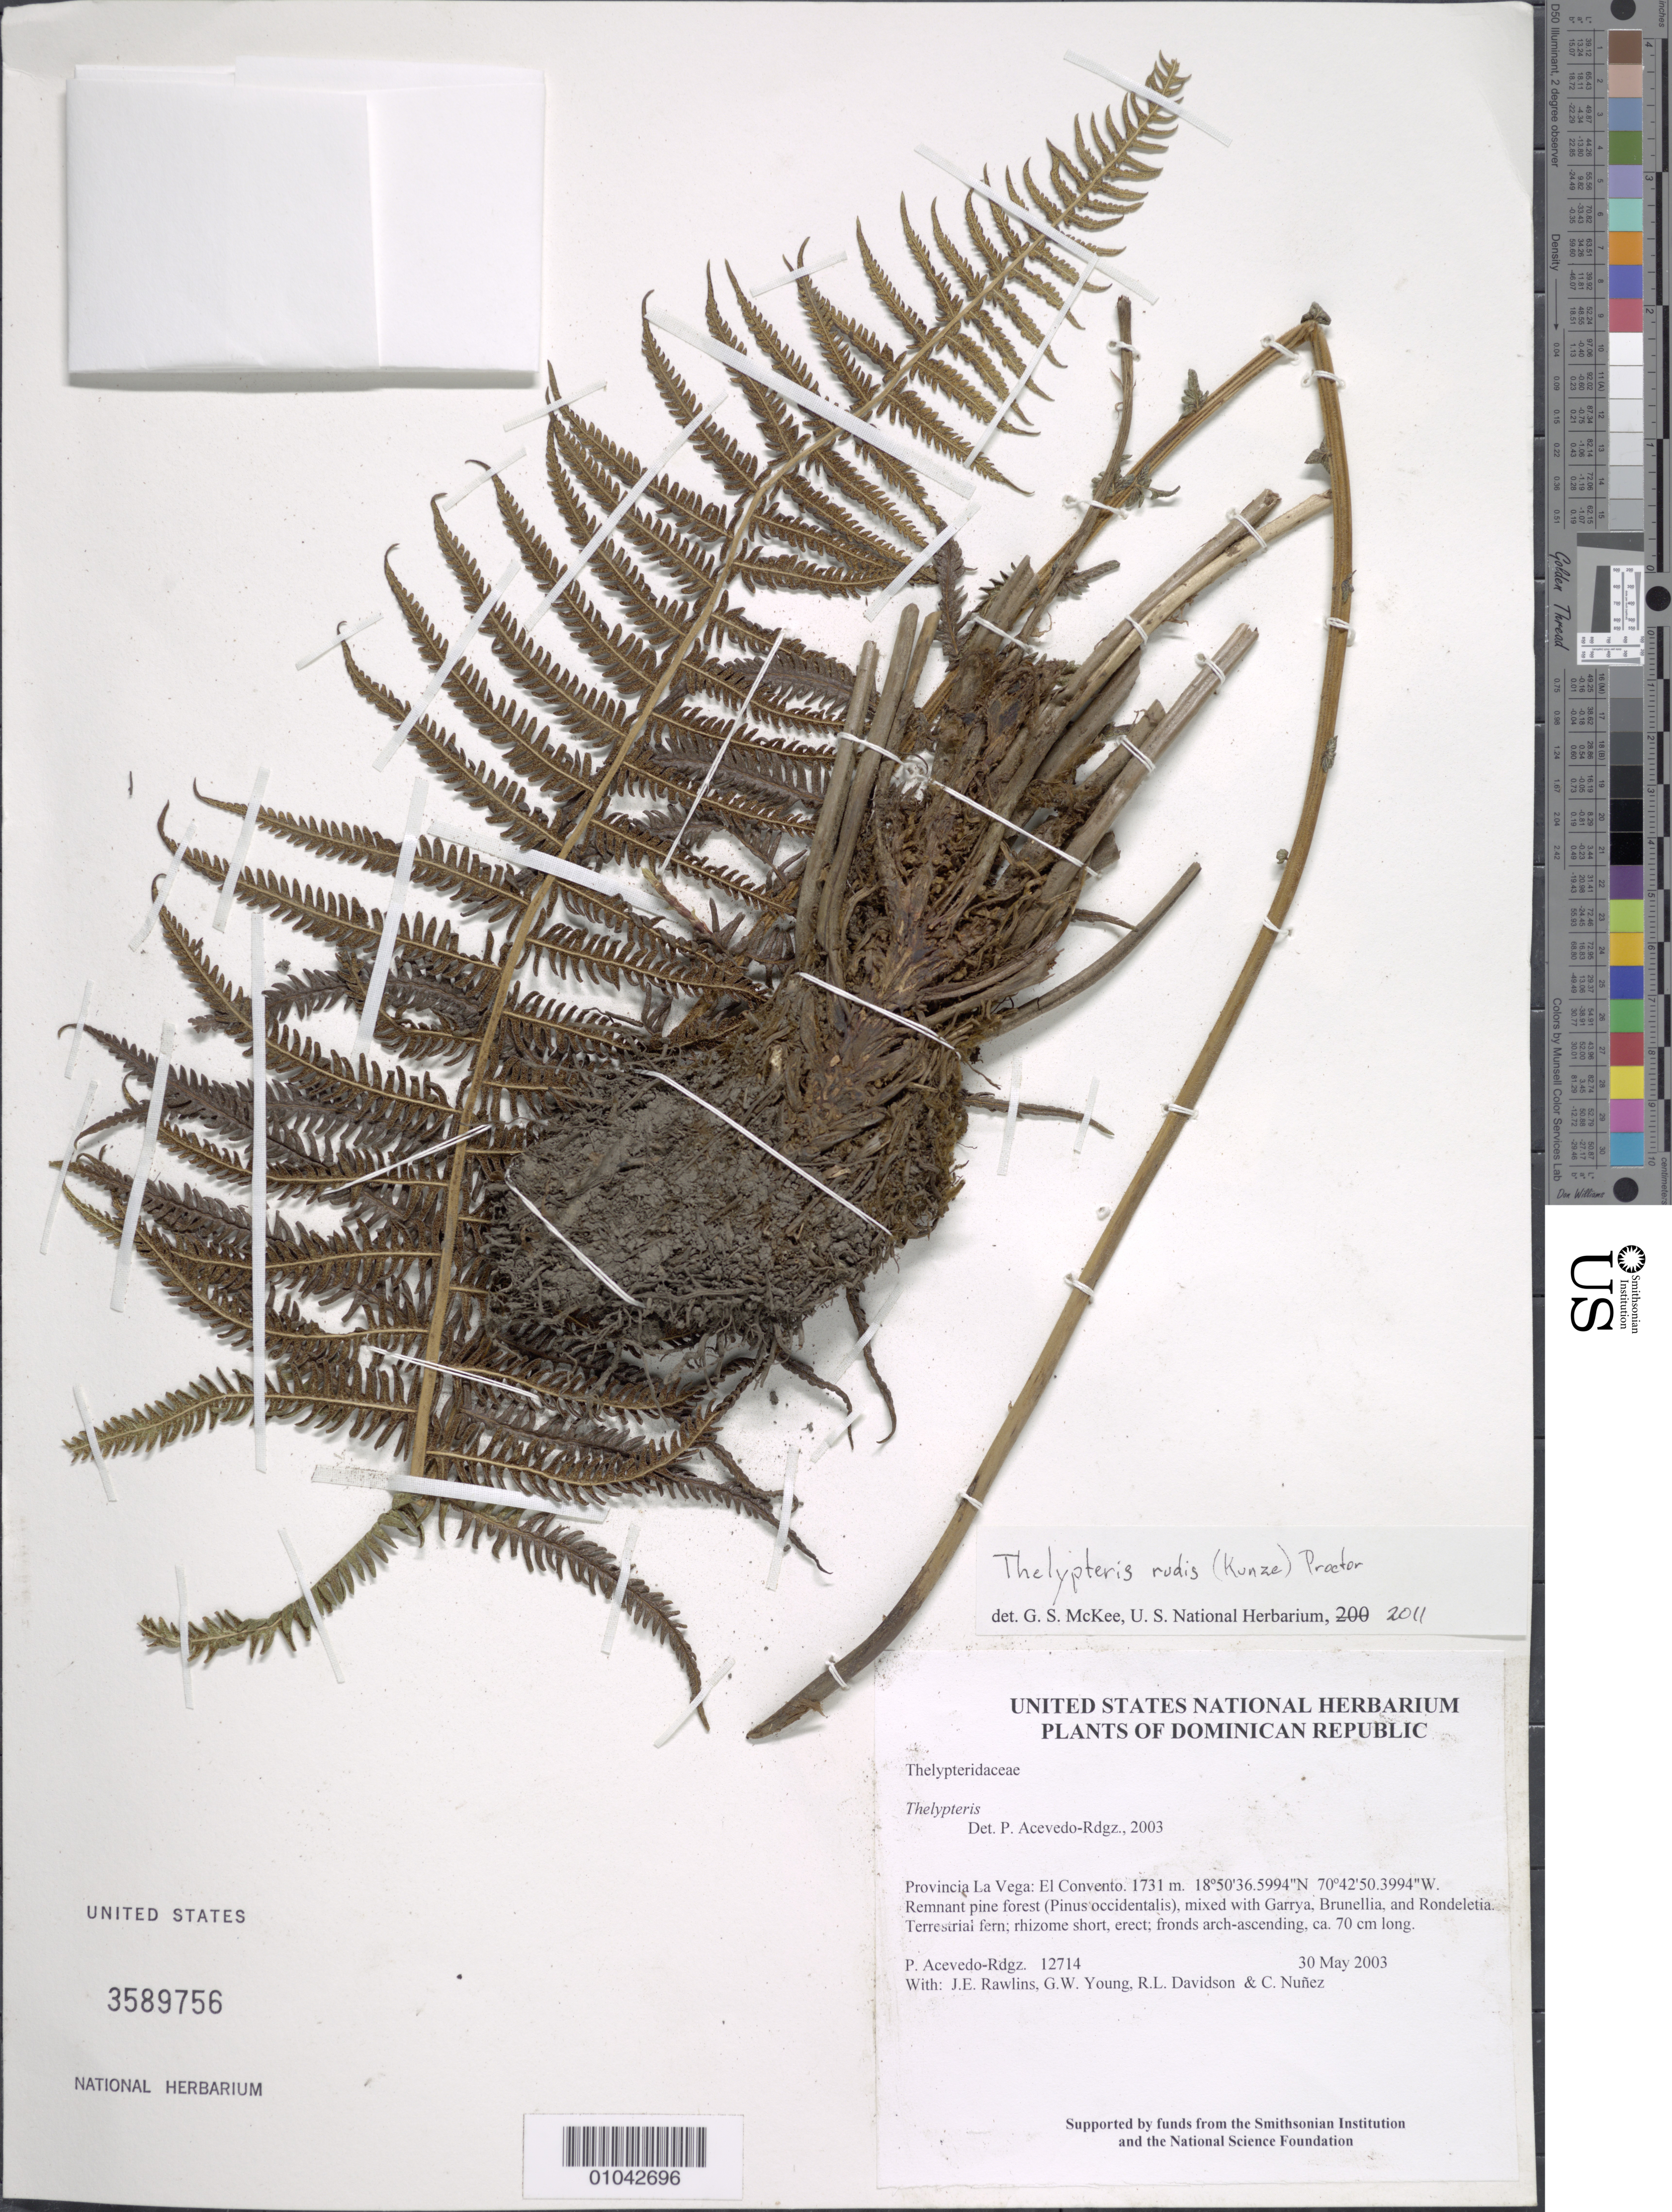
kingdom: Plantae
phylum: Tracheophyta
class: Polypodiopsida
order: Polypodiales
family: Thelypteridaceae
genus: Amauropelta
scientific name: Amauropelta rudis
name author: (Kunze) Pic. Serm.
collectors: P. Acevedo-Rodr., J. Rawlins, G. Young, R. Davidson & C. Nunez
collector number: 12714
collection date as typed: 30 May 2003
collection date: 2003-05-30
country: Dominican Republic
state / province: La Vega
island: Hispaniola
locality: El Convento.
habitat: Remnant pine forest (Pinus occidentalis), mixed with Garrya, Brunellia, and Rondeletia.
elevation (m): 1731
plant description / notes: US, NY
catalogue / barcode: US 3589756